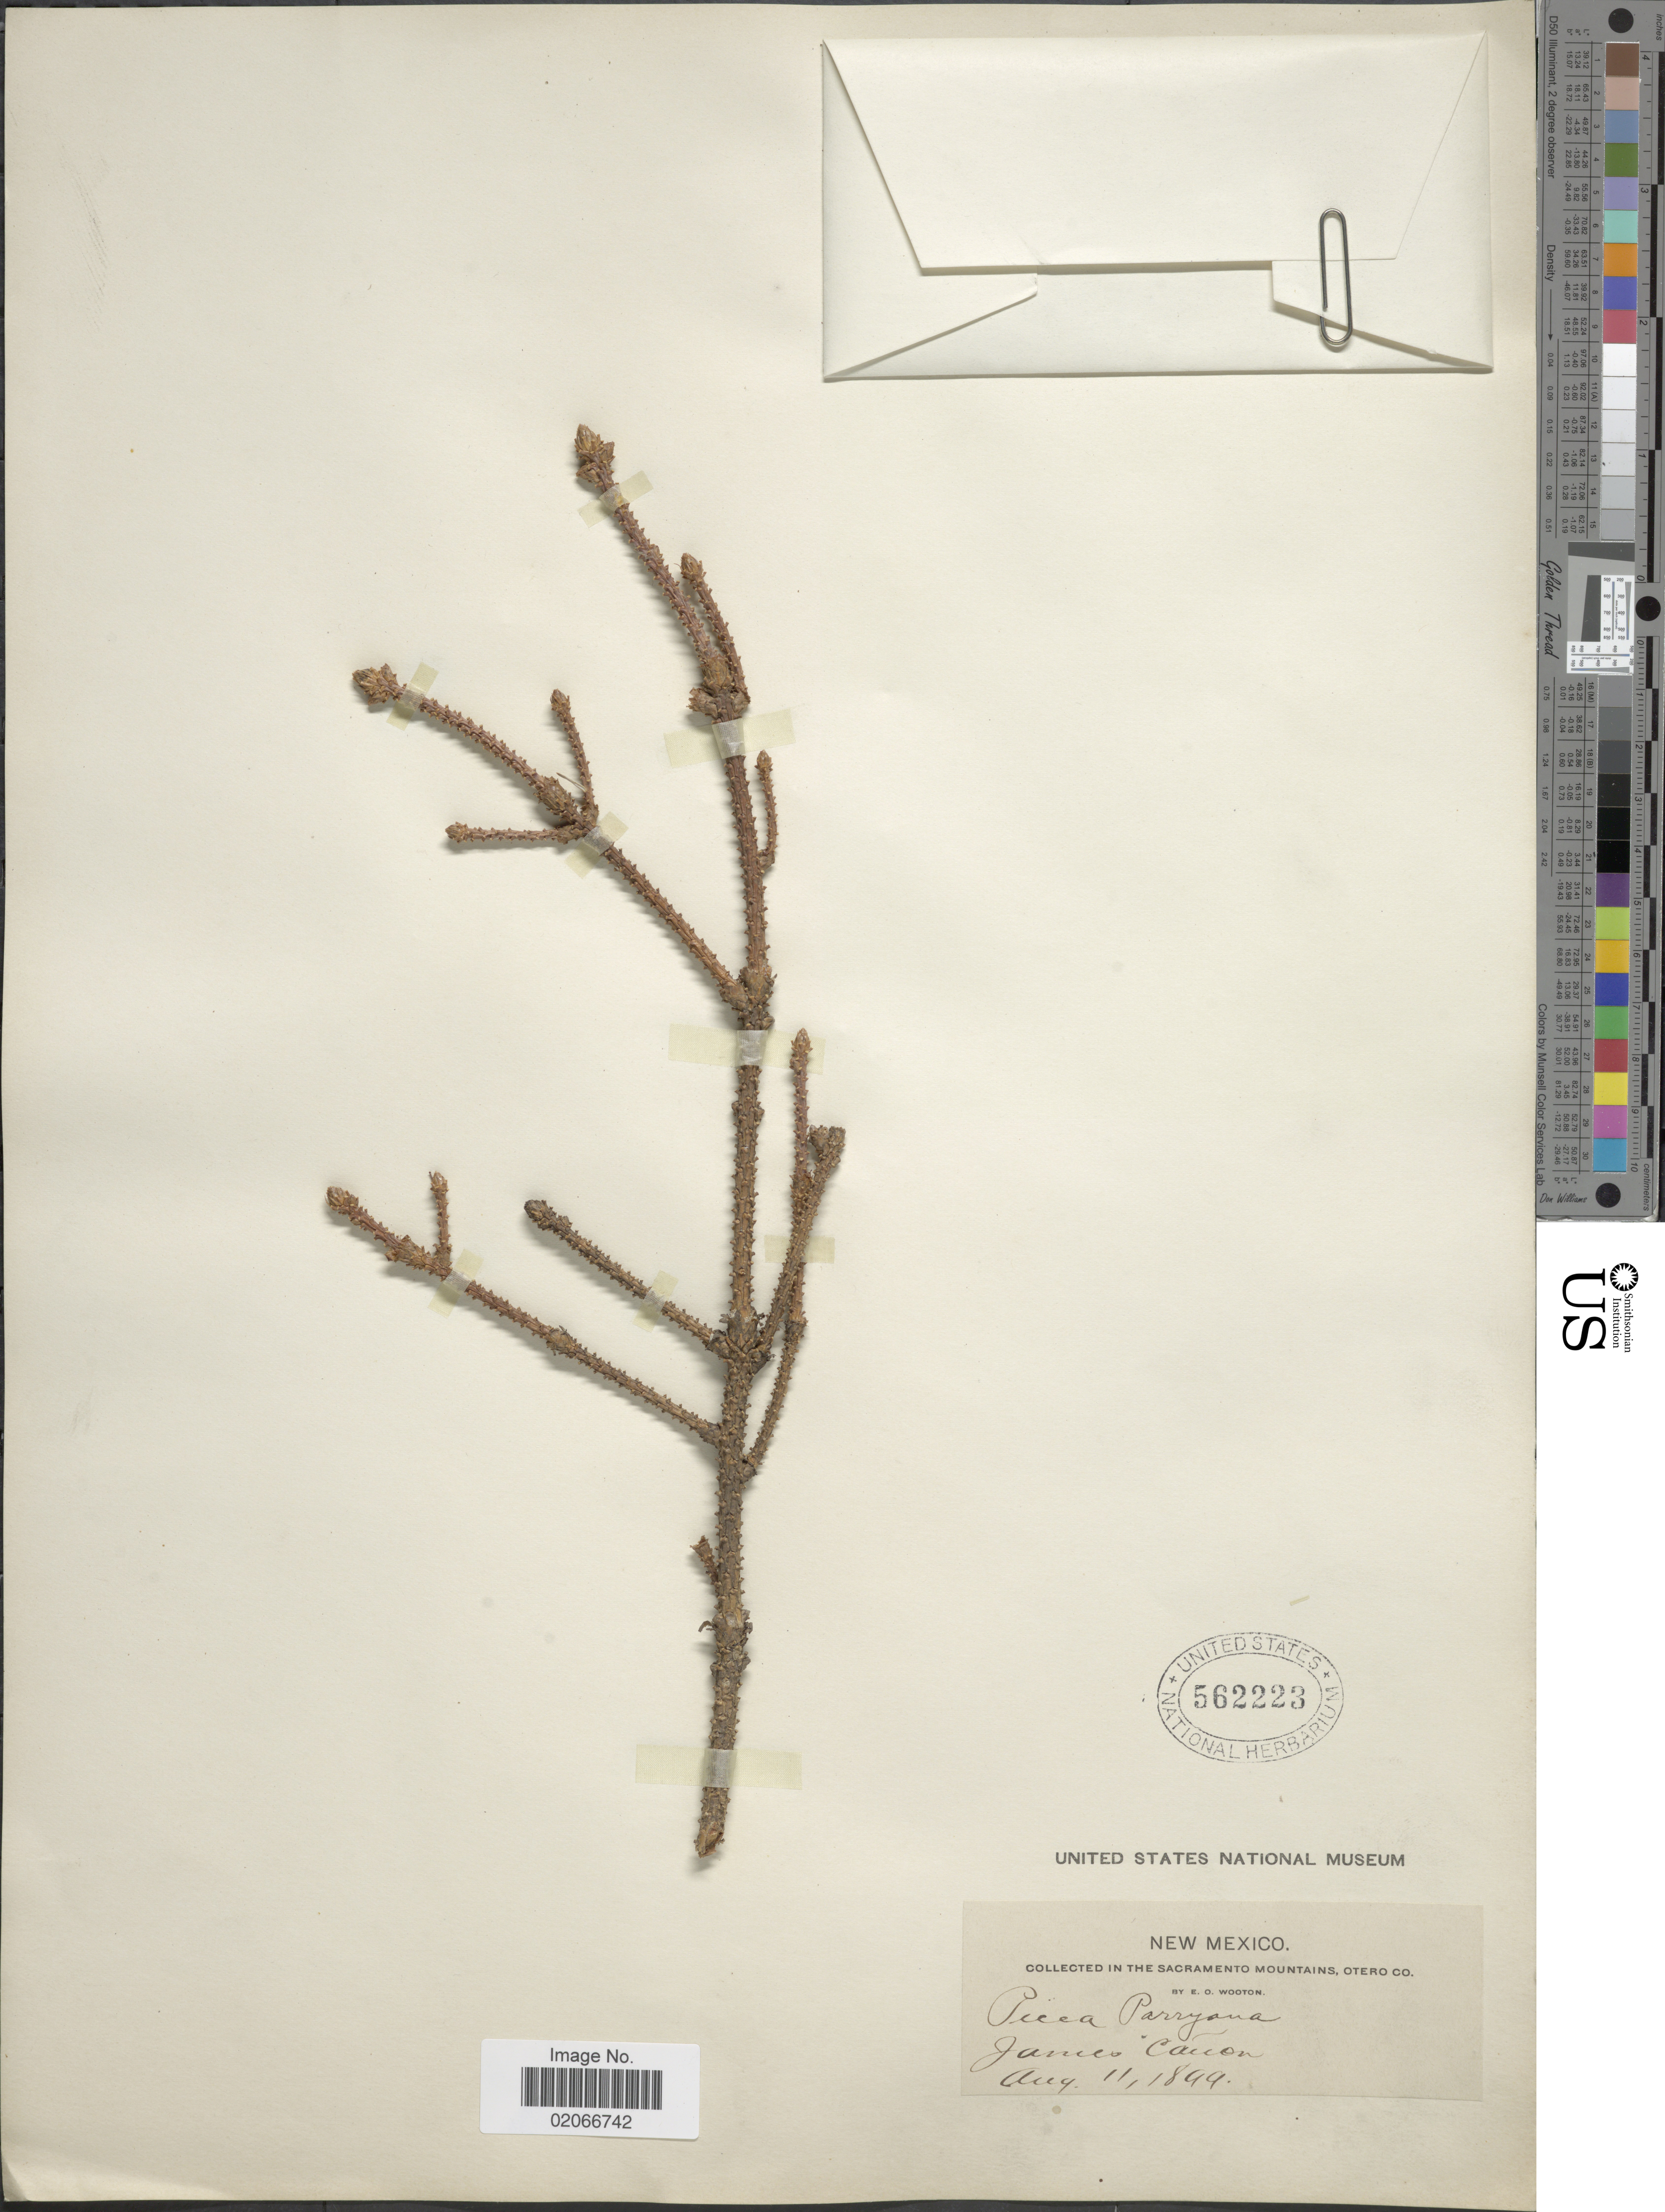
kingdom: Plantae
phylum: Tracheophyta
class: Pinopsida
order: Pinales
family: Pinaceae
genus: Picea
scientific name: Picea pungens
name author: Engelm.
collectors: E. O. Wooton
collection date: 1899-08-11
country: United States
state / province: New Mexico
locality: Sacramento Mountains, Otero Co., James Canon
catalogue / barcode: US 562223